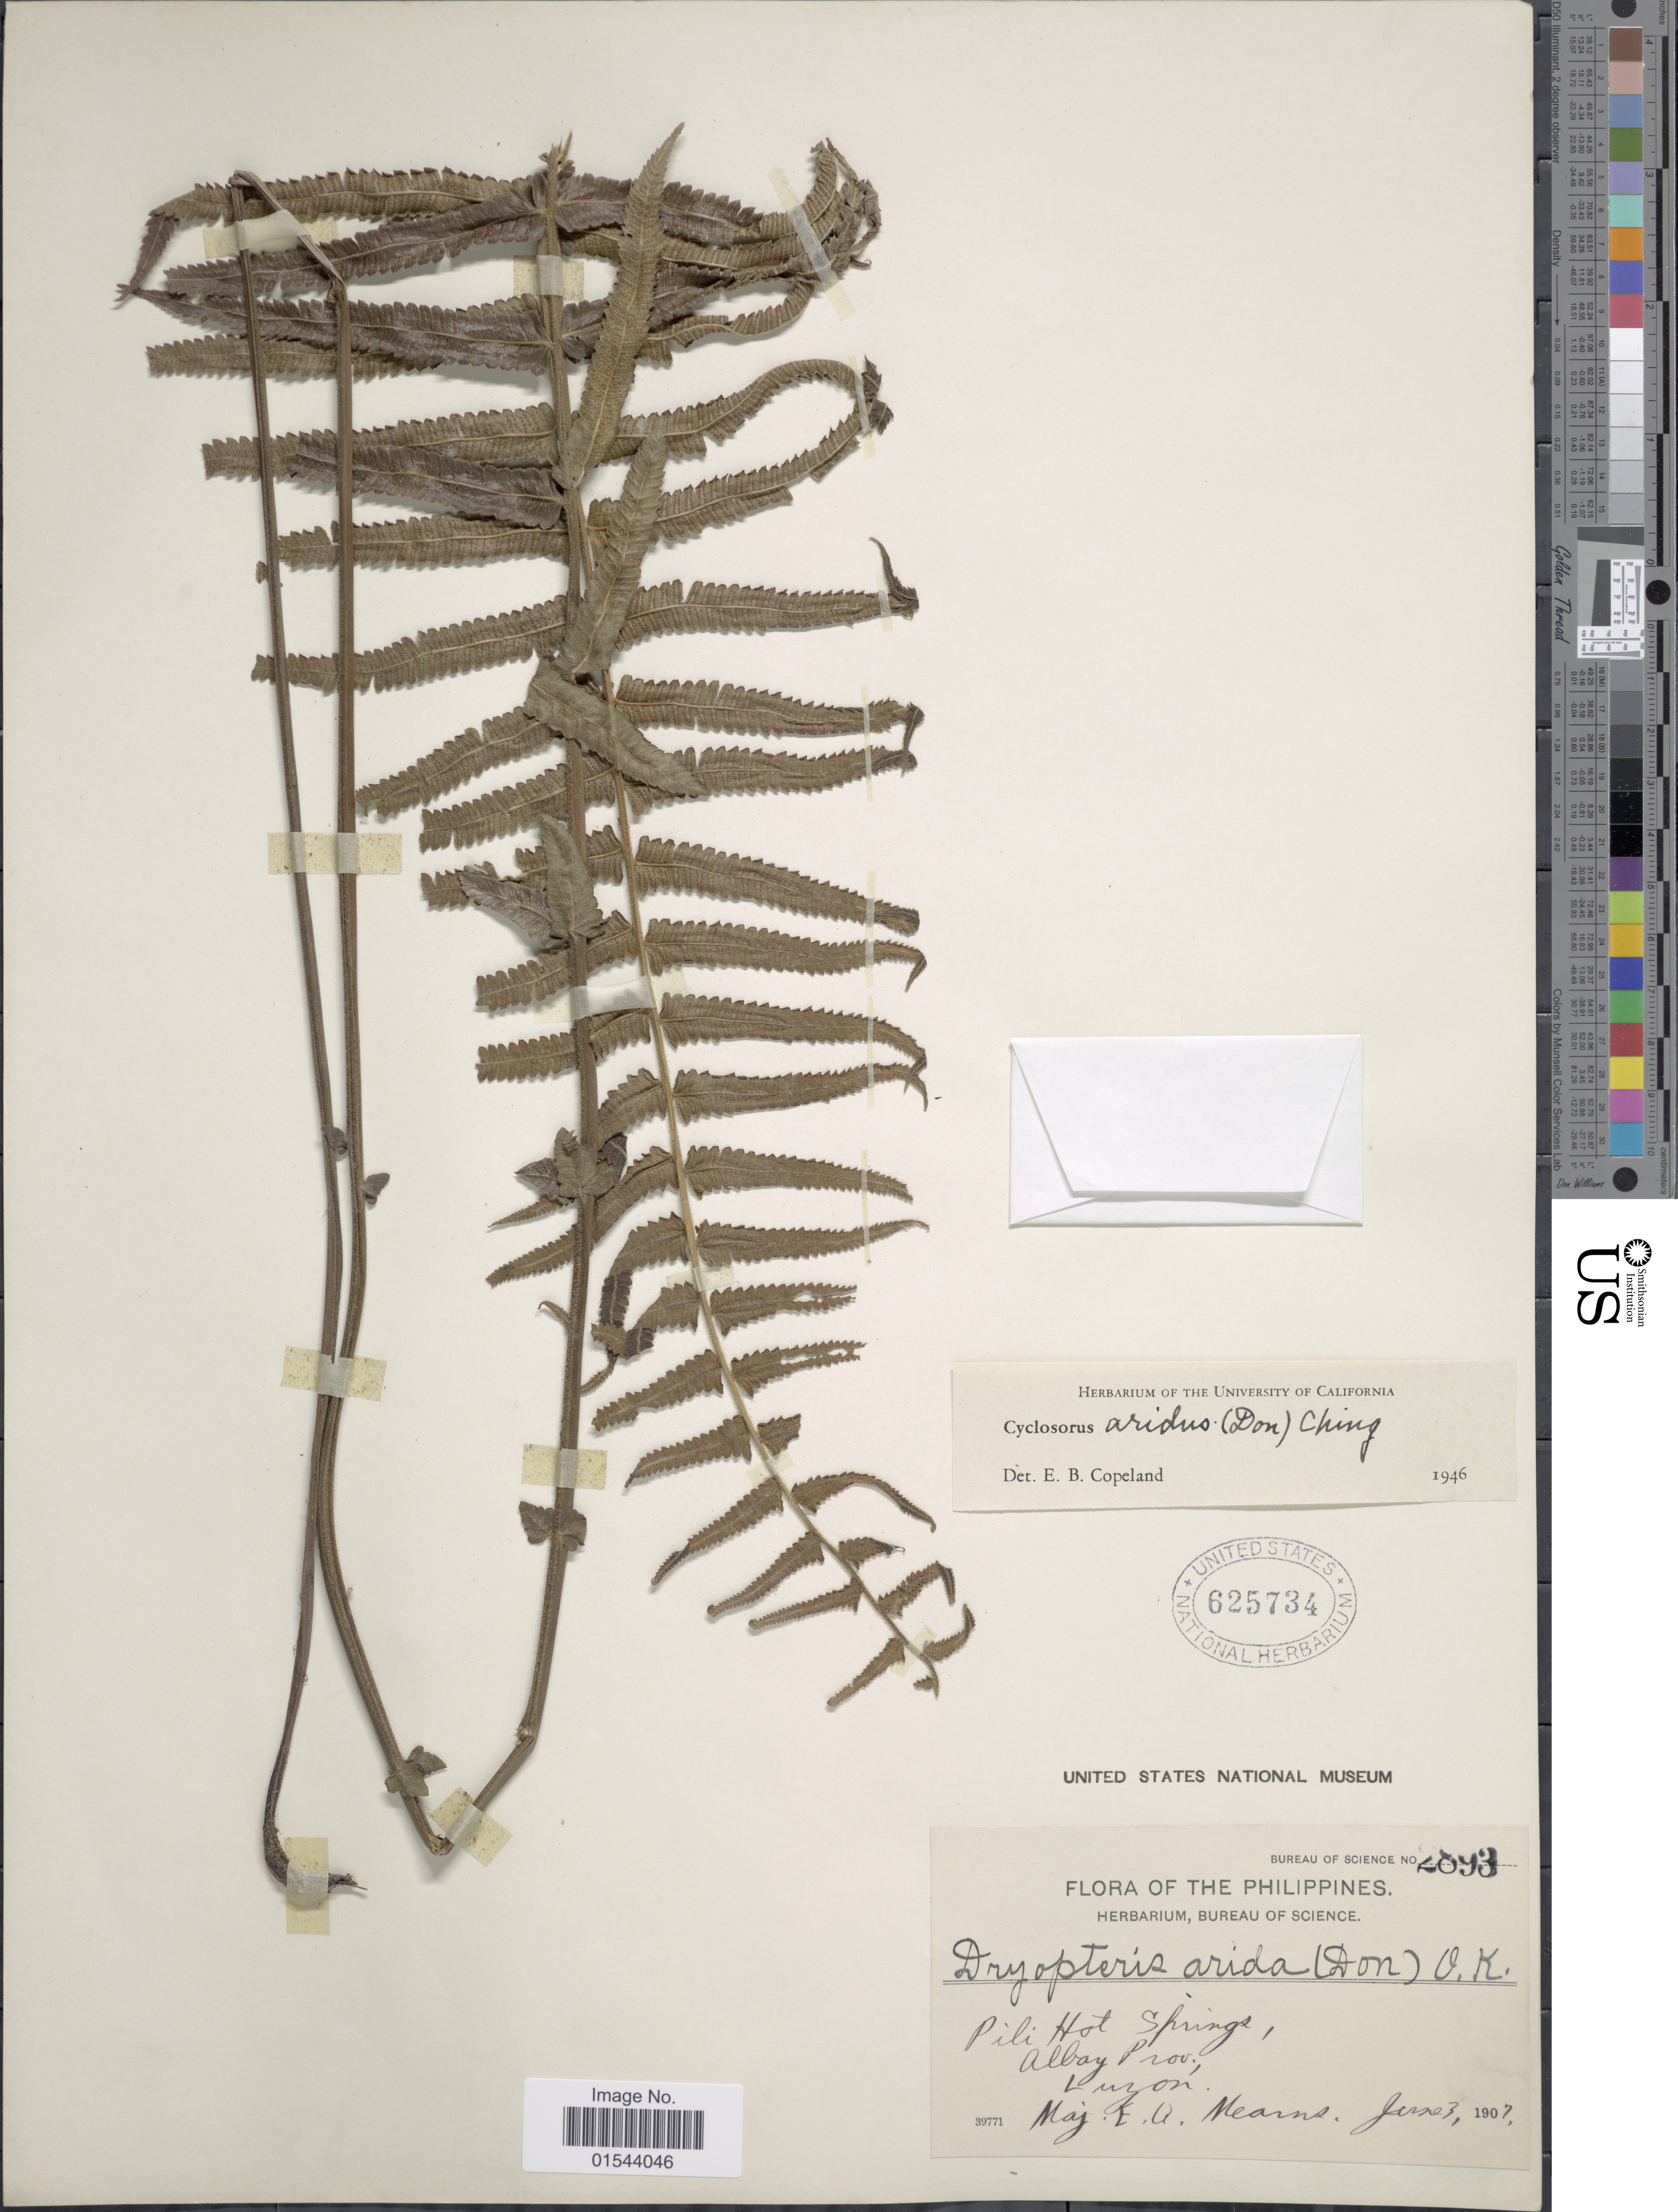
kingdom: Plantae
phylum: Tracheophyta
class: Polypodiopsida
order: Polypodiales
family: Thelypteridaceae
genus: Christella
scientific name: Christella arida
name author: (D. Don) Holttum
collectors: E. A. Mearns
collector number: Bureau of Science 2893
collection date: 1907-06-03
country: Philippines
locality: Pili Hot Springs, Albay Prov., Luzon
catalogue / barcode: US 625734